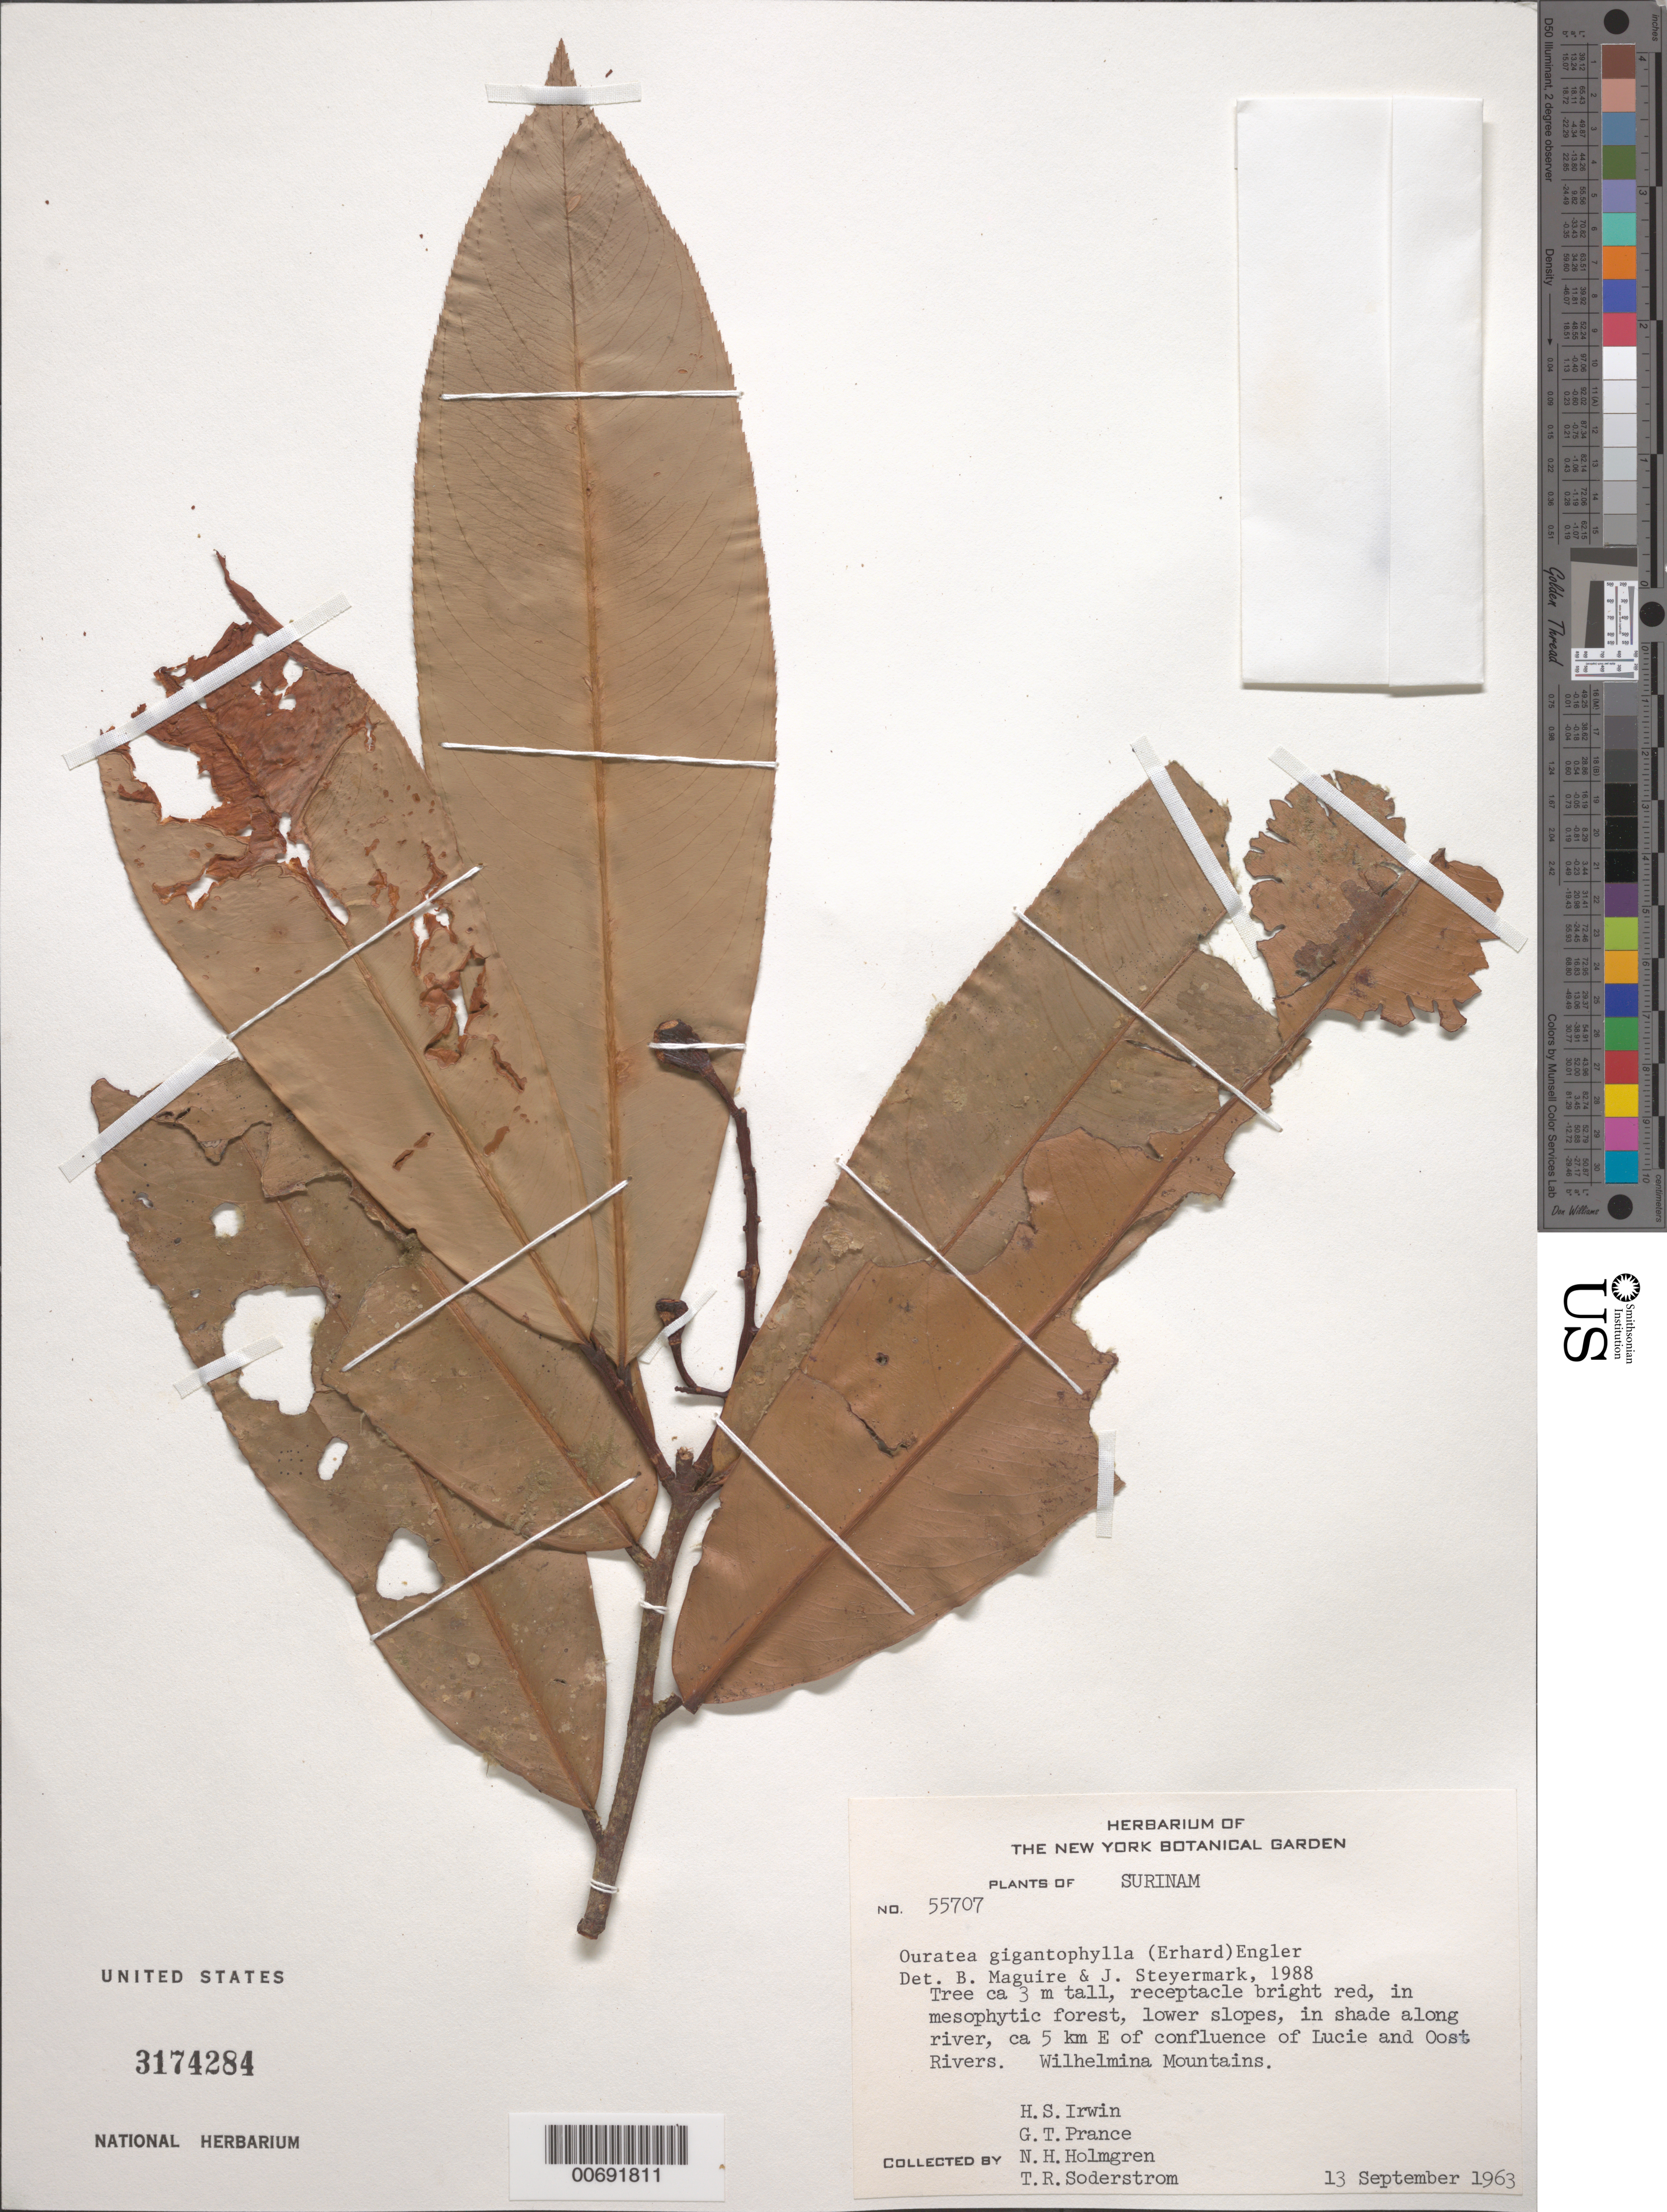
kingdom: Plantae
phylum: Tracheophyta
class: Magnoliopsida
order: Malpighiales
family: Ochnaceae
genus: Ouratea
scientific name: Ouratea gigantophylla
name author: (Erhard) Engl.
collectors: H. Irwin, G. T. Prance, N. H. Holmgren & T. R. Soderstrom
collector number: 55707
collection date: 1963-09-13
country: Suriname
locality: Ca 5 km E of confluence of Lucie and Oost Rivers. Wilhelmina Mountains.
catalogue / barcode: US 3174284